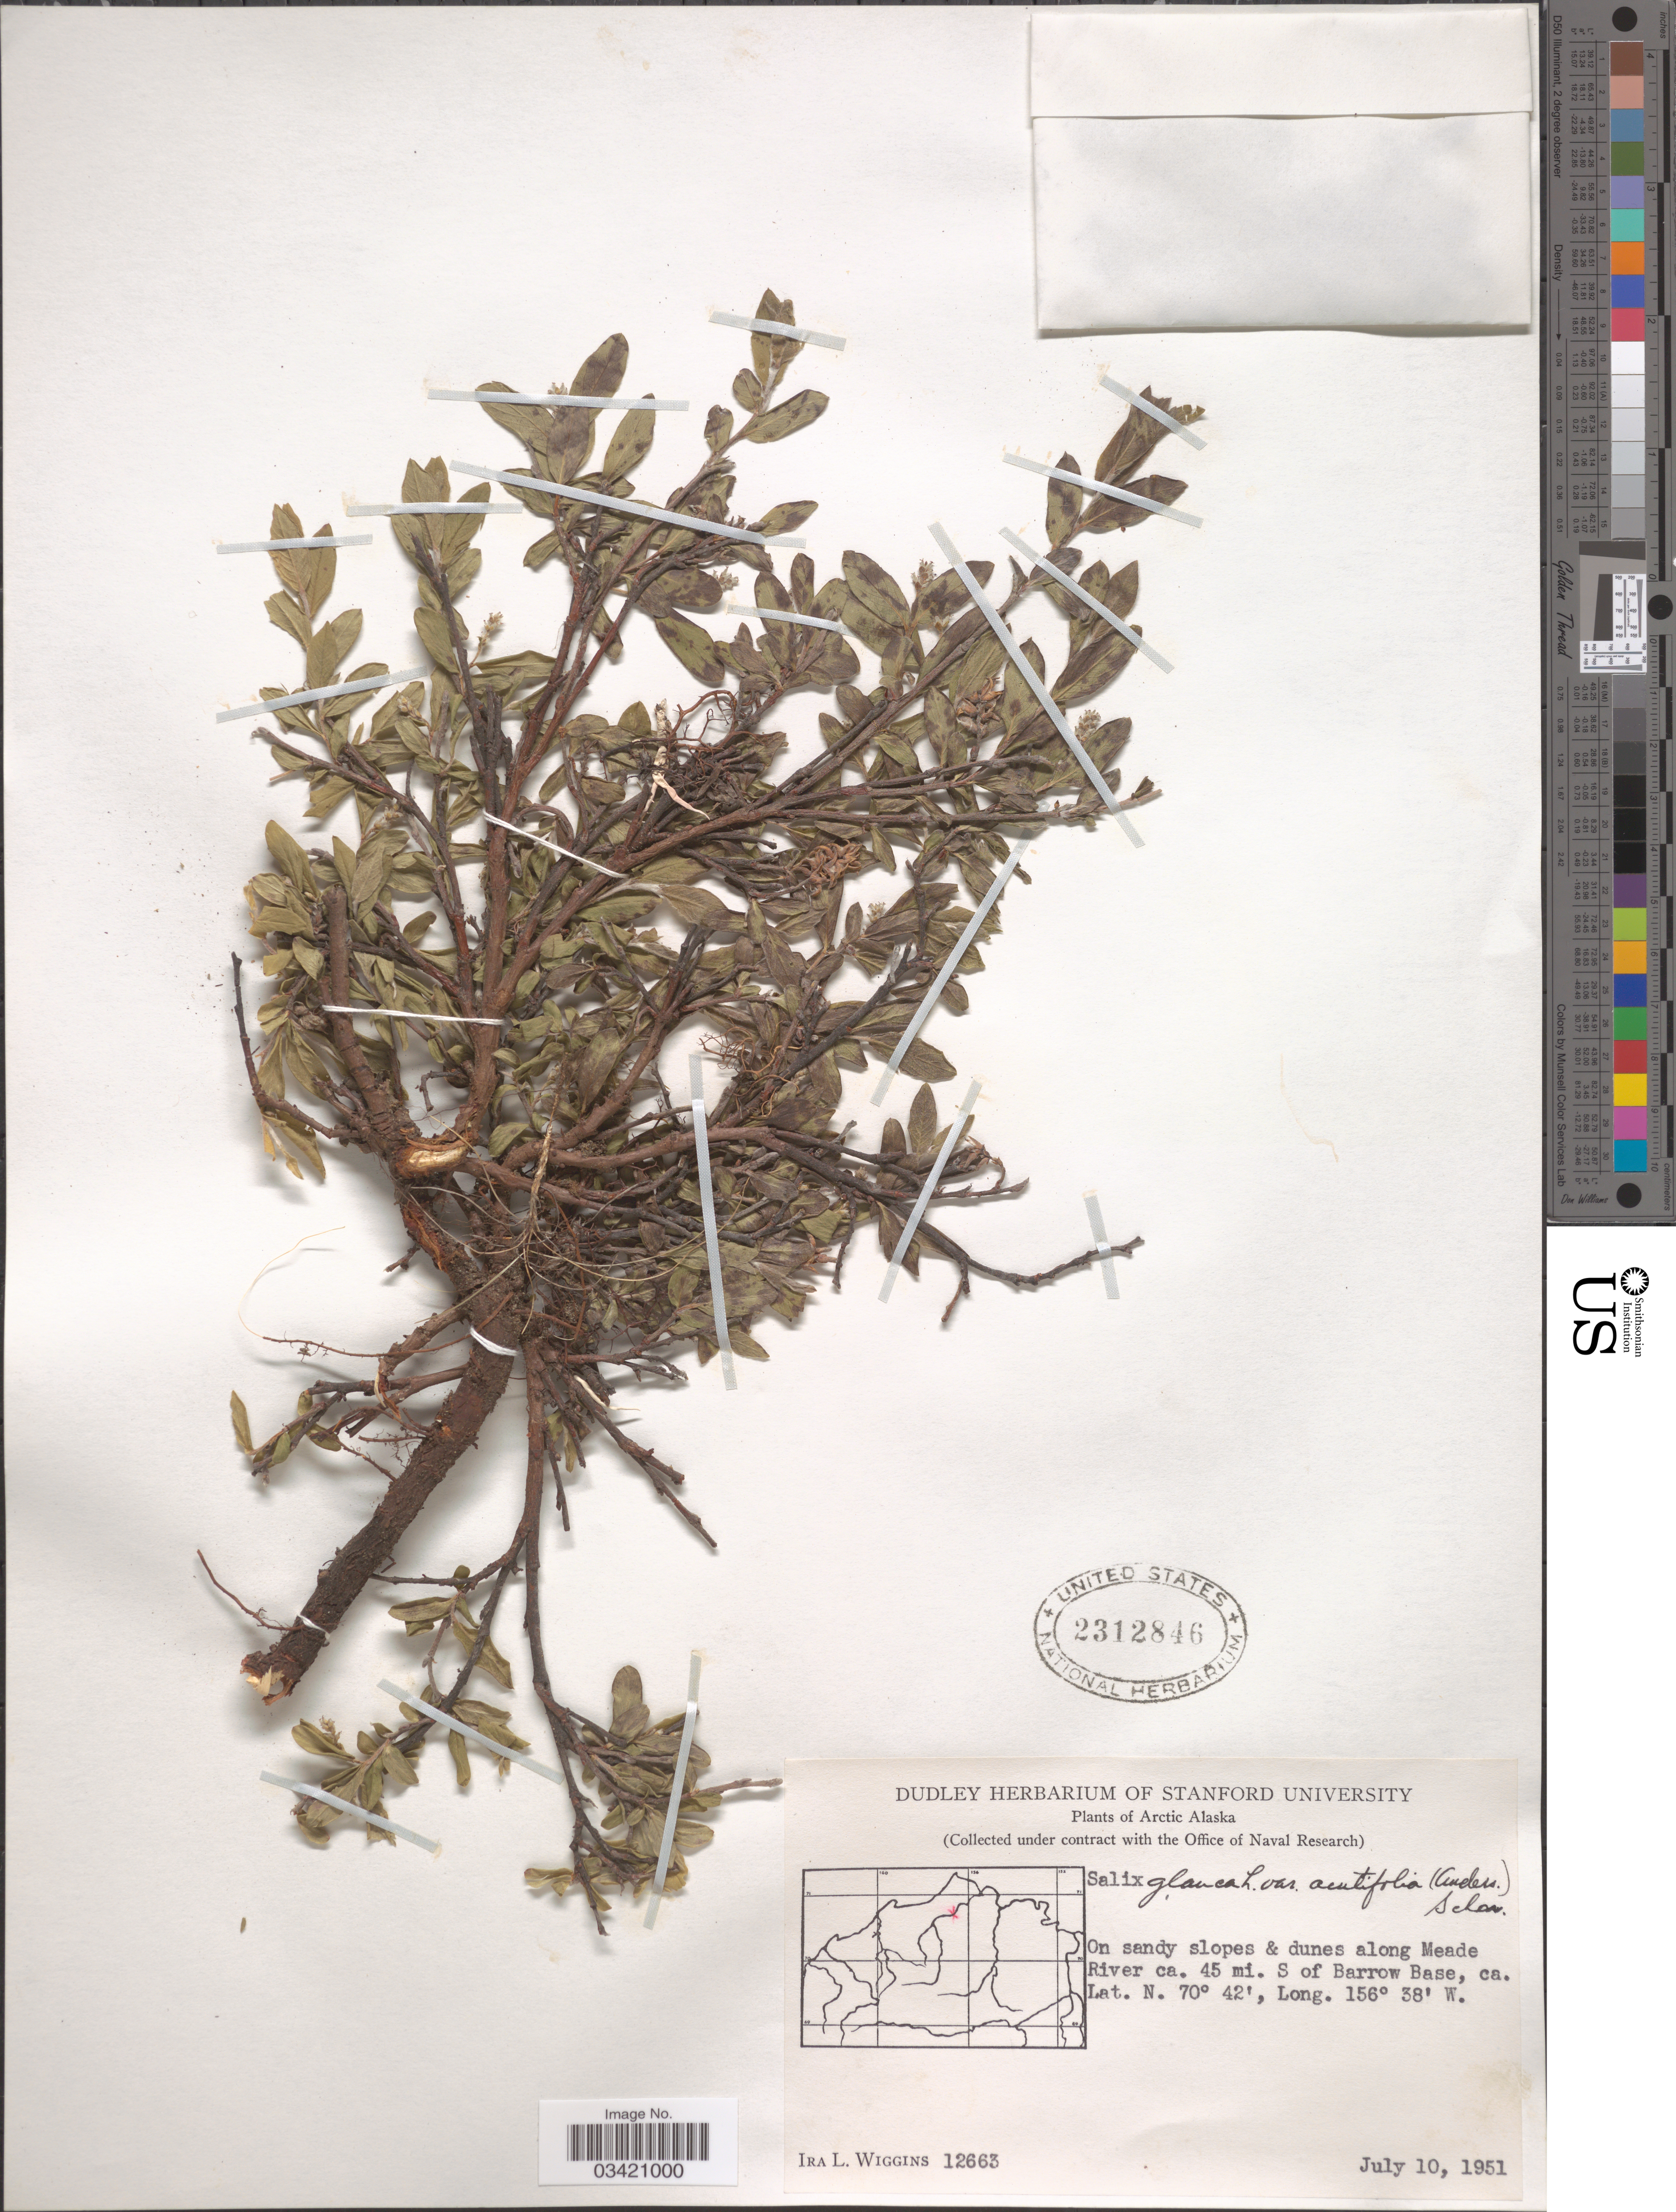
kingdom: Plantae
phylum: Tracheophyta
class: Magnoliopsida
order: Malpighiales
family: Salicaceae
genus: Salix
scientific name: Salix glauca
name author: L.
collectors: I. L. Wiggins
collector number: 12663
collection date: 1951-07-10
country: United States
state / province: Alaska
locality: Arctic Alaska. On sandy slopes & dunes along Meade River ca. 45 mi. S of Barrow Base.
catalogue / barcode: US 2312846